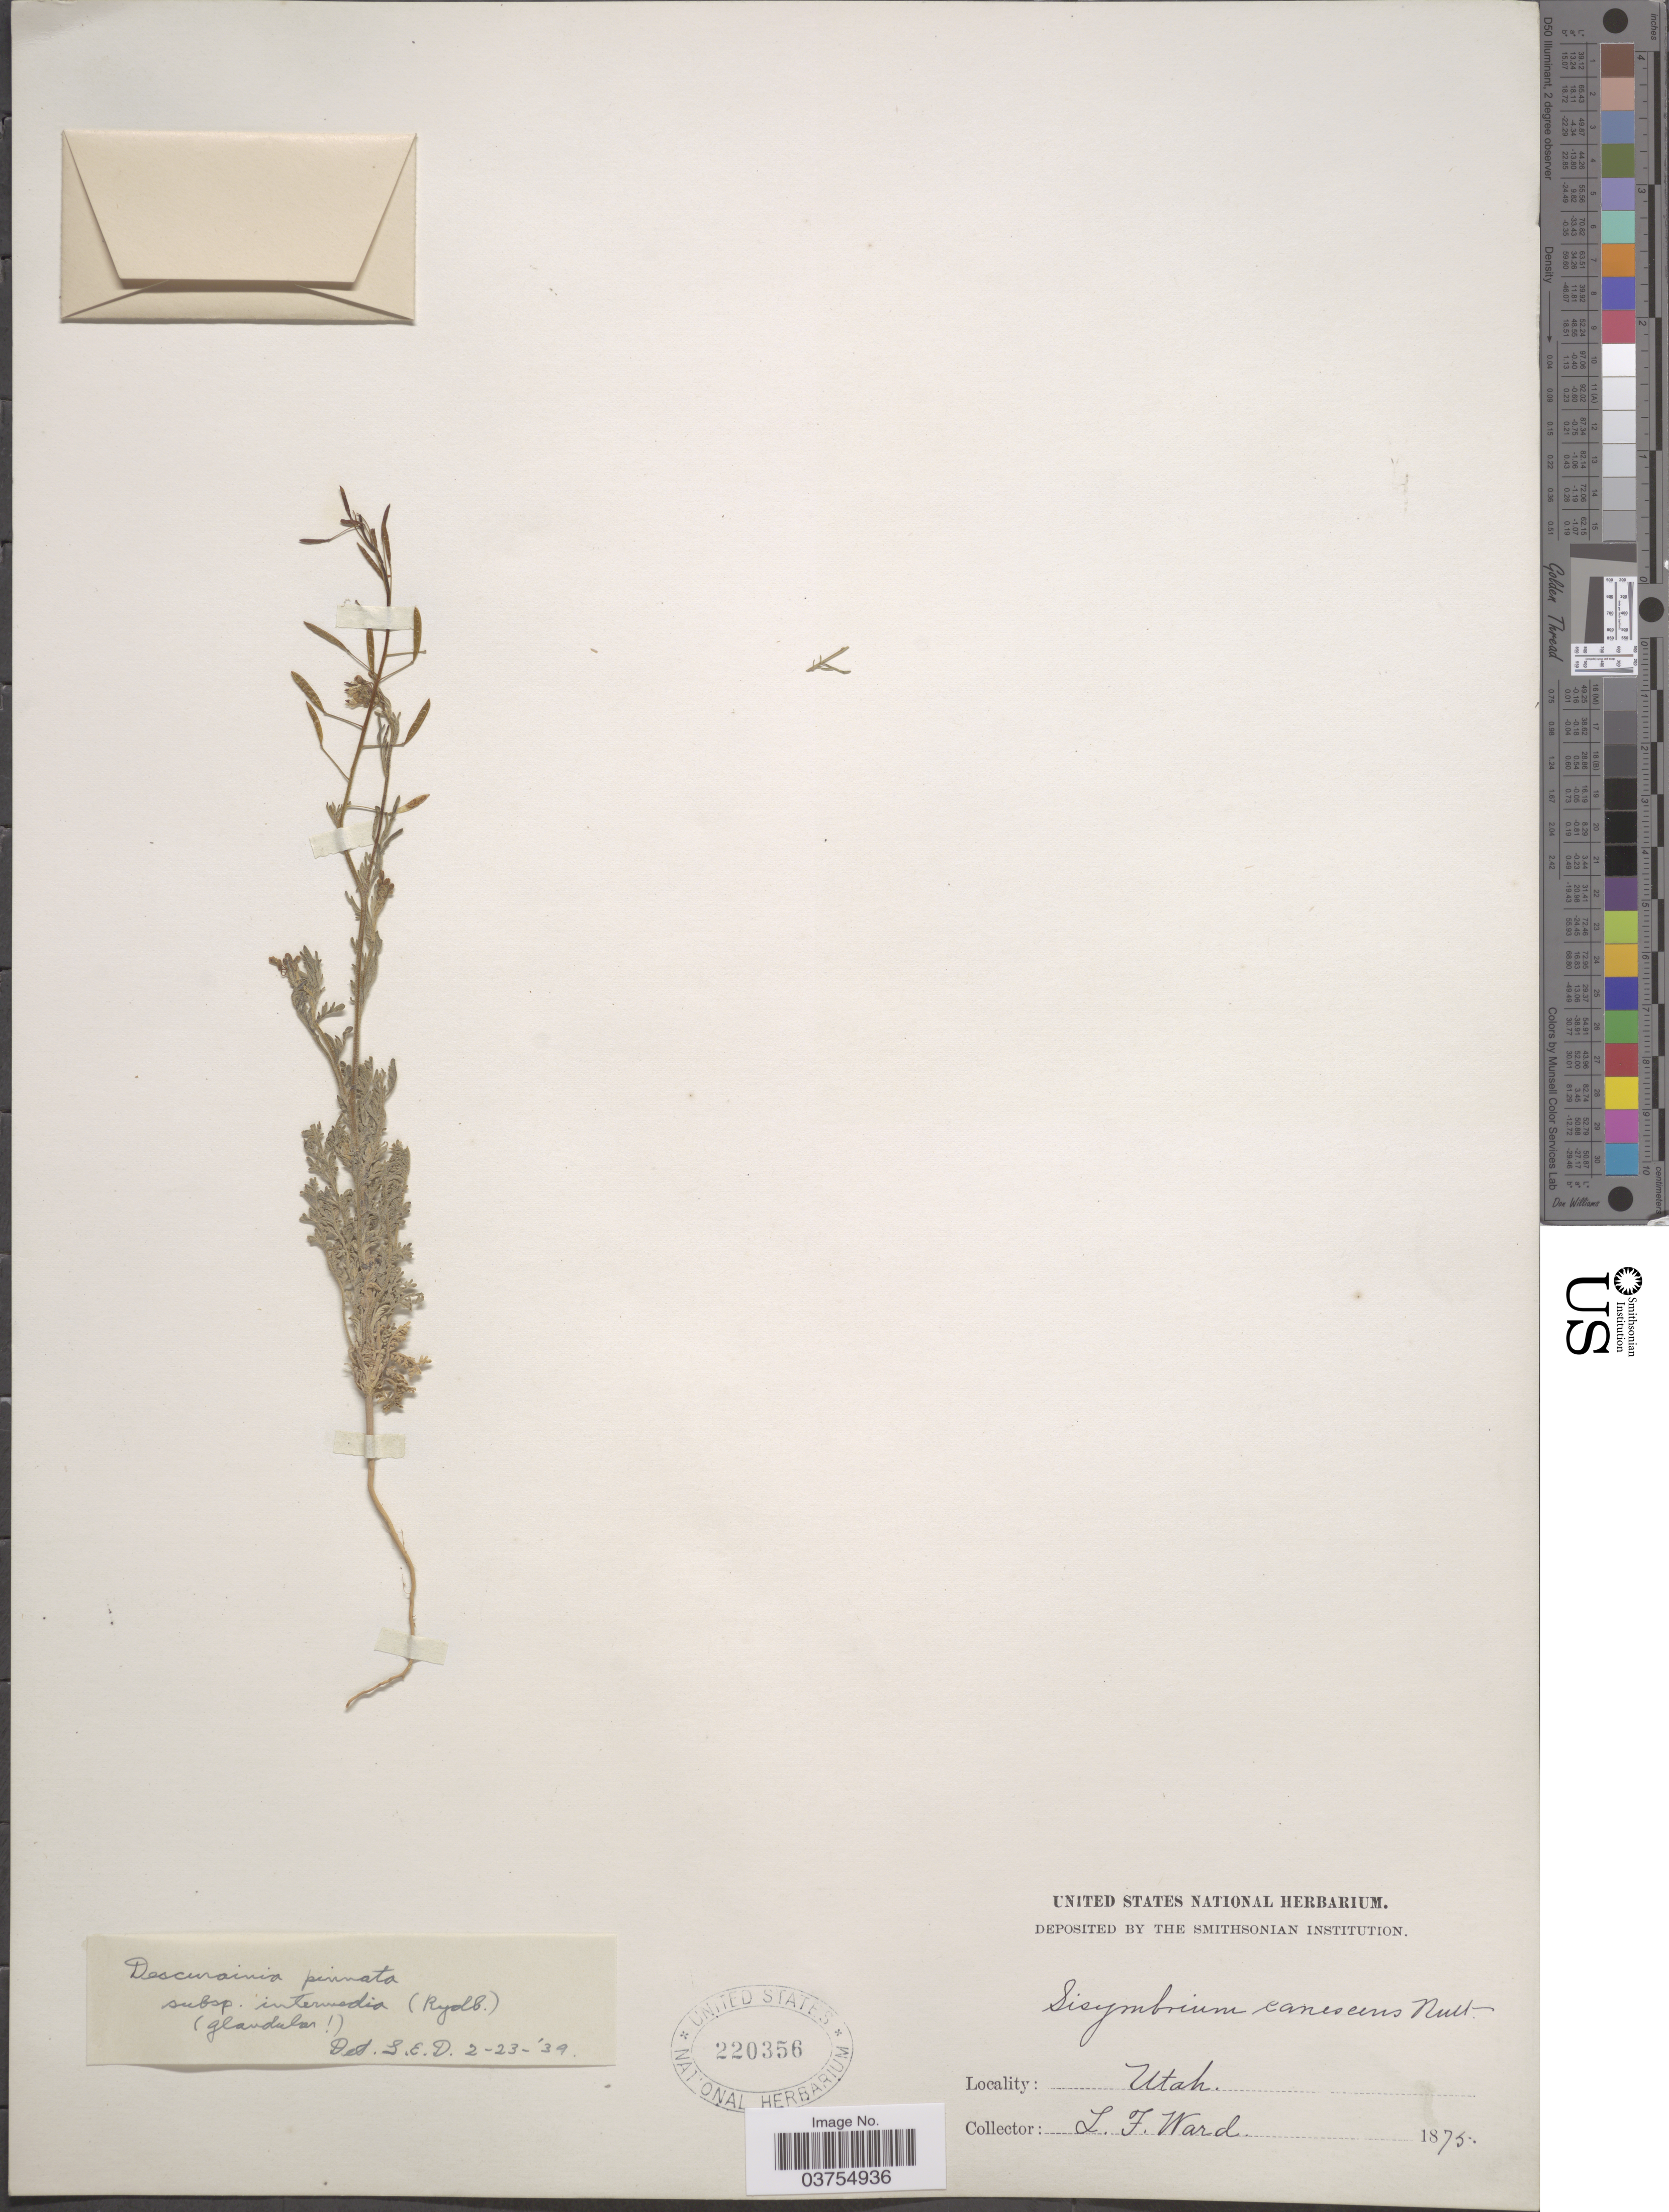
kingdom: Plantae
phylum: Tracheophyta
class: Magnoliopsida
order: Brassicales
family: Brassicaceae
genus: Descurainia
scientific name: Descurainia pinnata subsp. intermedia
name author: (Rydb.) Detling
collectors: L. Ward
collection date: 1875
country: United States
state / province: Utah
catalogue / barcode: US 220356